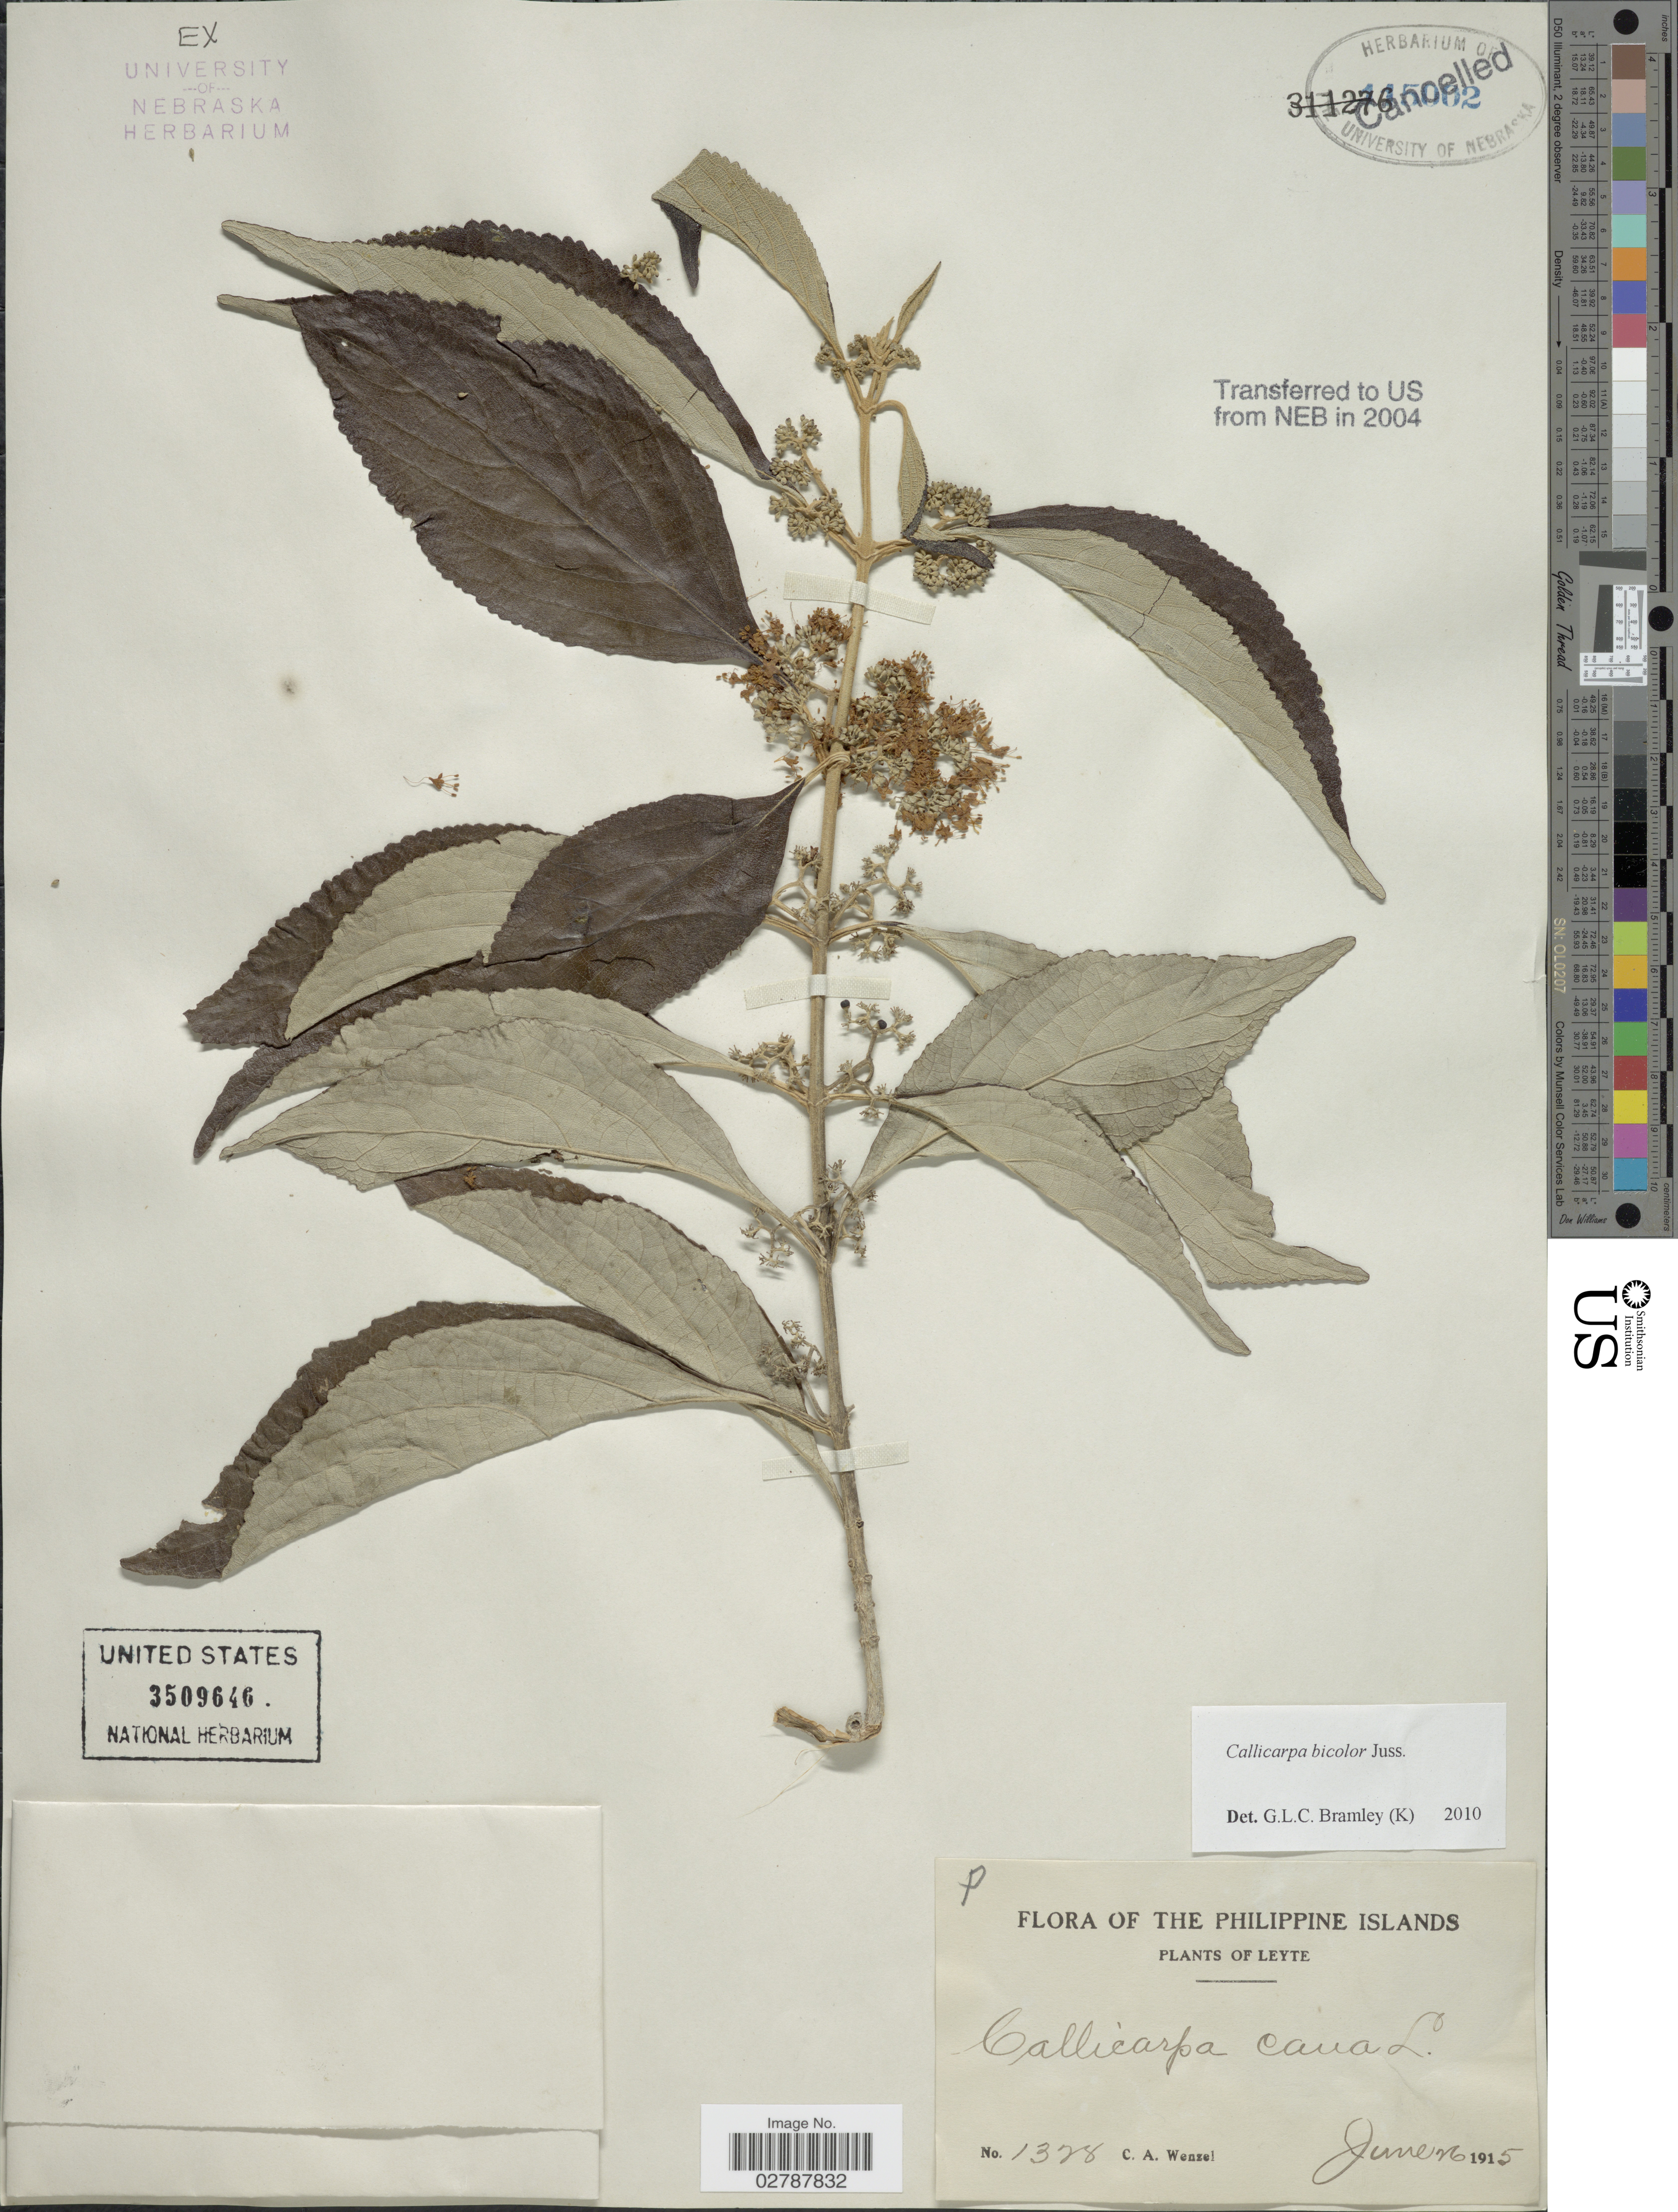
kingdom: Plantae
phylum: Tracheophyta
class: Magnoliopsida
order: Lamiales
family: Lamiaceae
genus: Callicarpa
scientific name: Callicarpa bicolor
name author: Juss.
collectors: C. Wenzel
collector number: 1328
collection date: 1915-06-26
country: Philippines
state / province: Eastern Visayas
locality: Leyte.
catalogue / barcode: US 3509646